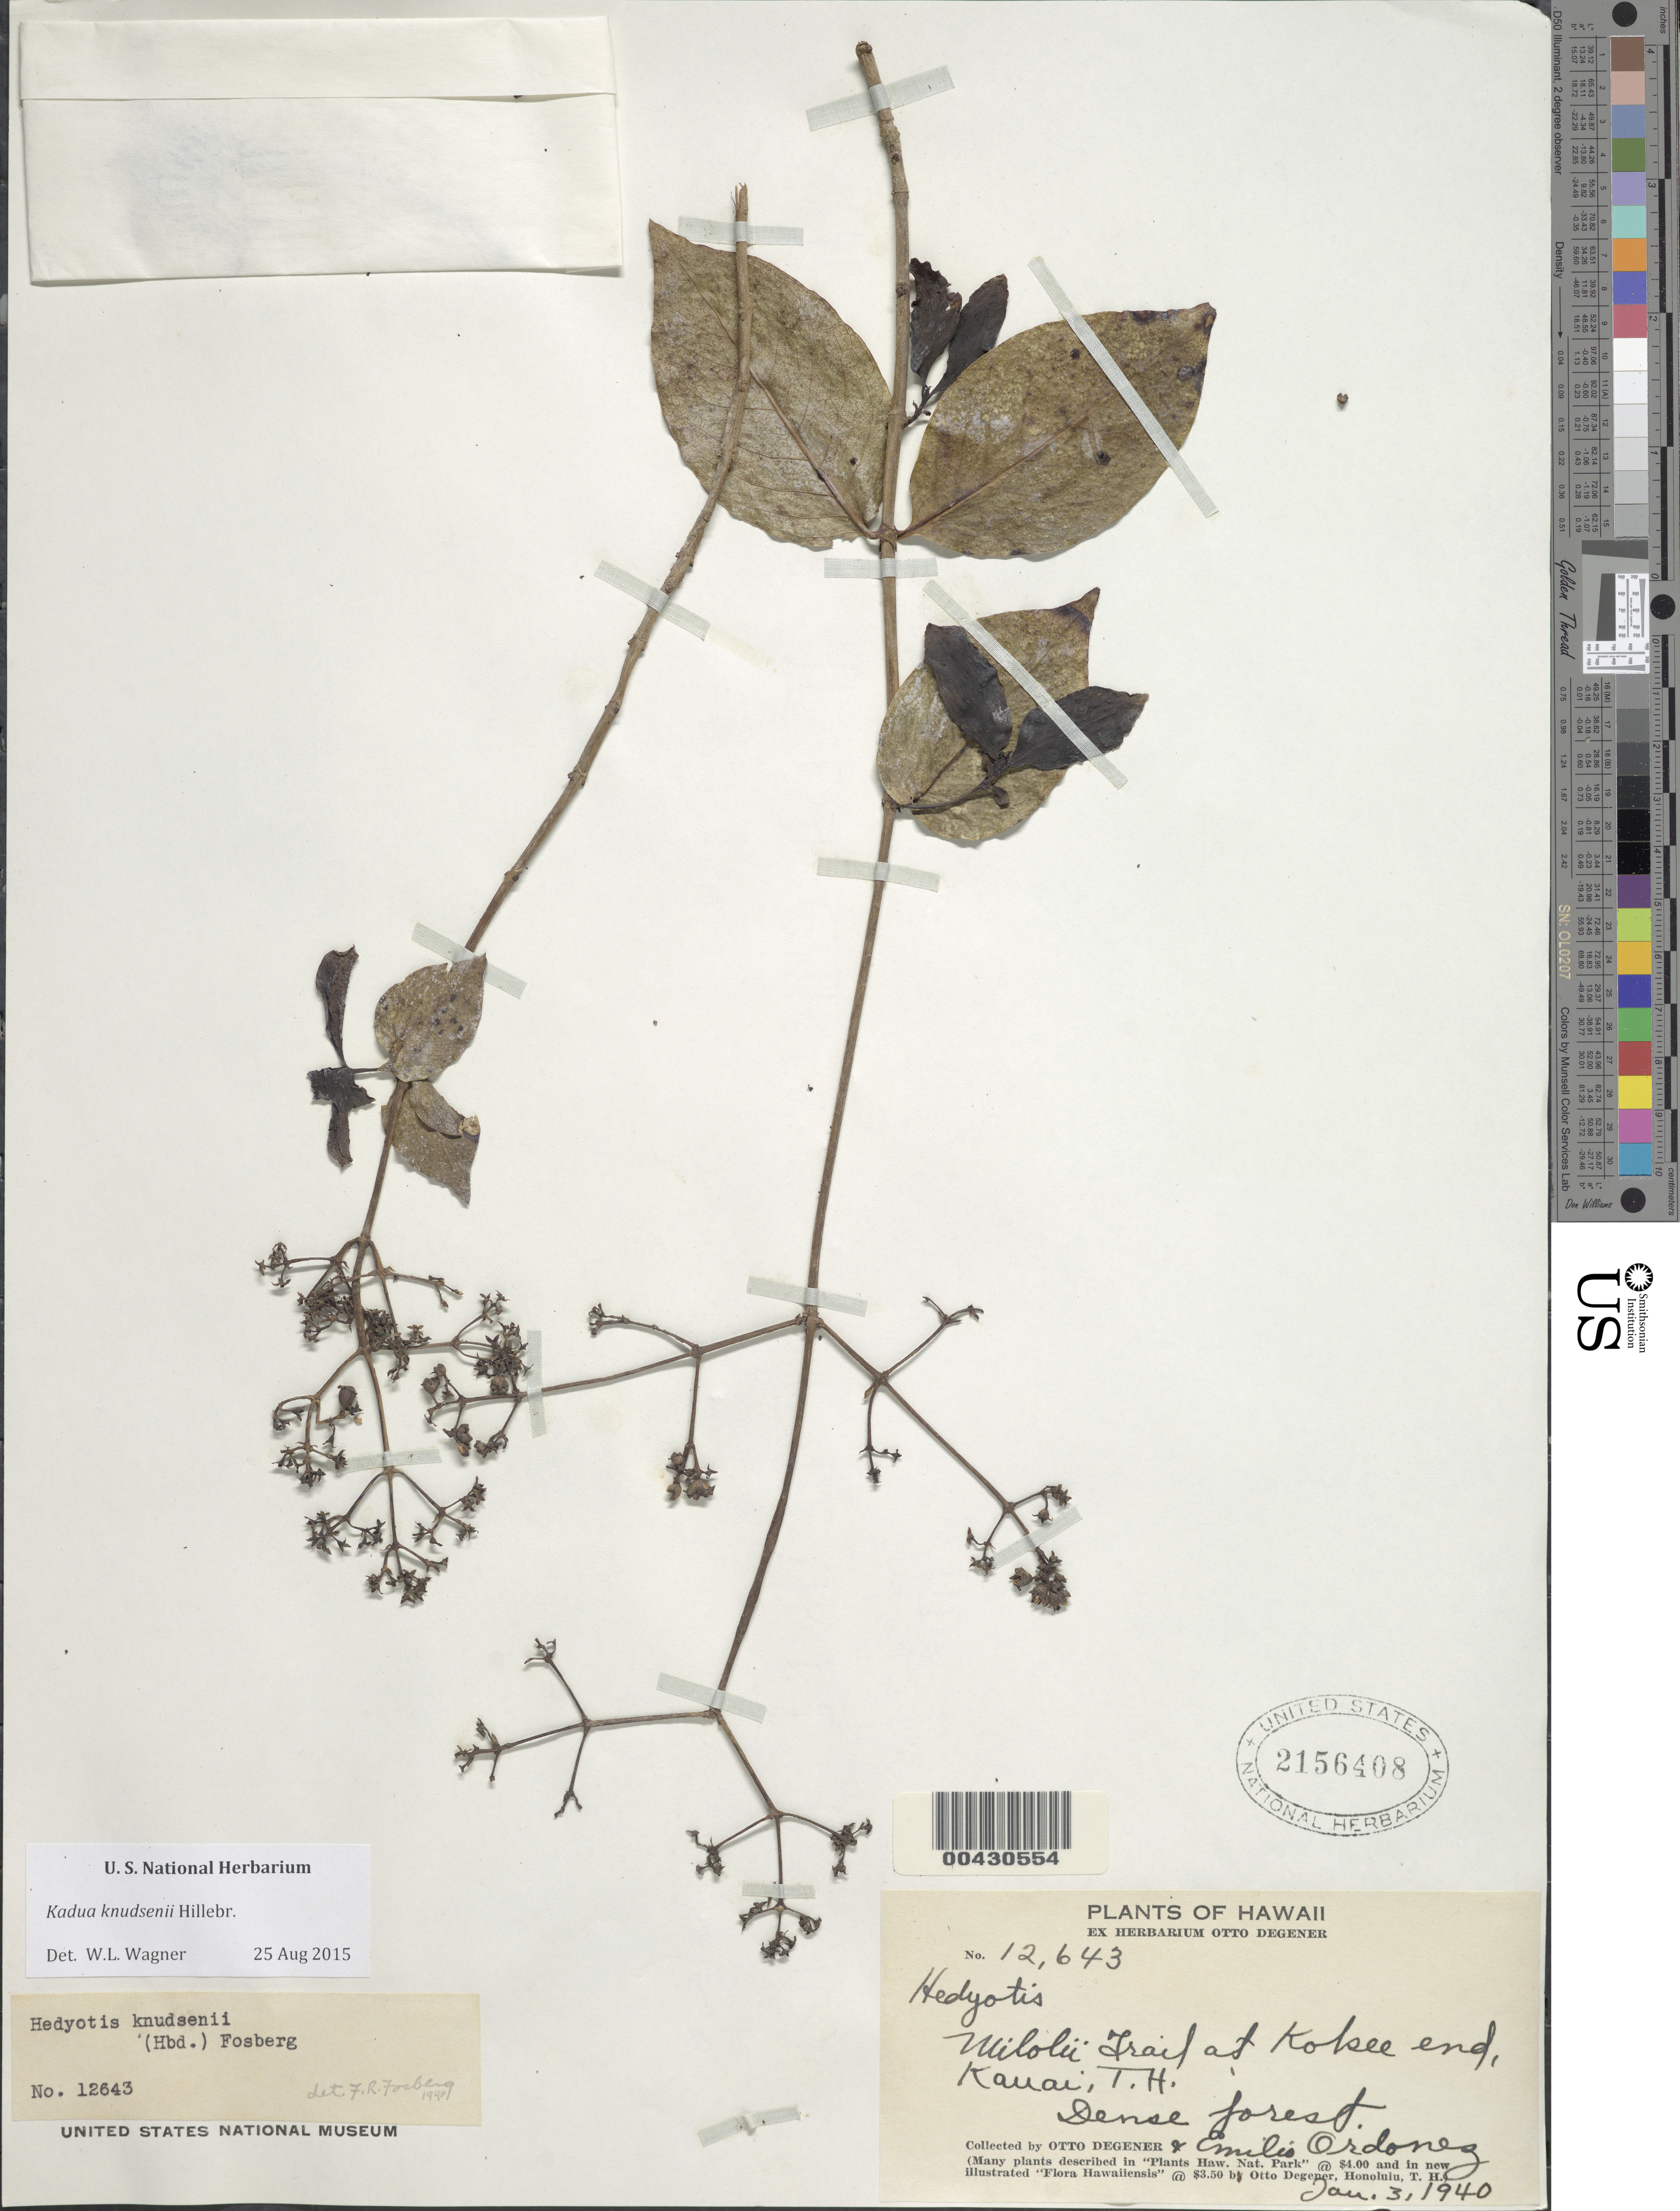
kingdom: Plantae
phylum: Tracheophyta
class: Magnoliopsida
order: Gentianales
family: Rubiaceae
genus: Kadua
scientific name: Kadua knudsenii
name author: Hillebr.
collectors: O. Degener & E. Ordonez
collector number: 12643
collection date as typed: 3 Jan 1940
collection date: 1940-01-03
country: United States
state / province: Hawaii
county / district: Kauai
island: Kaua'i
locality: Milolu Trail at Kokee end.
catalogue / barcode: US 2156408